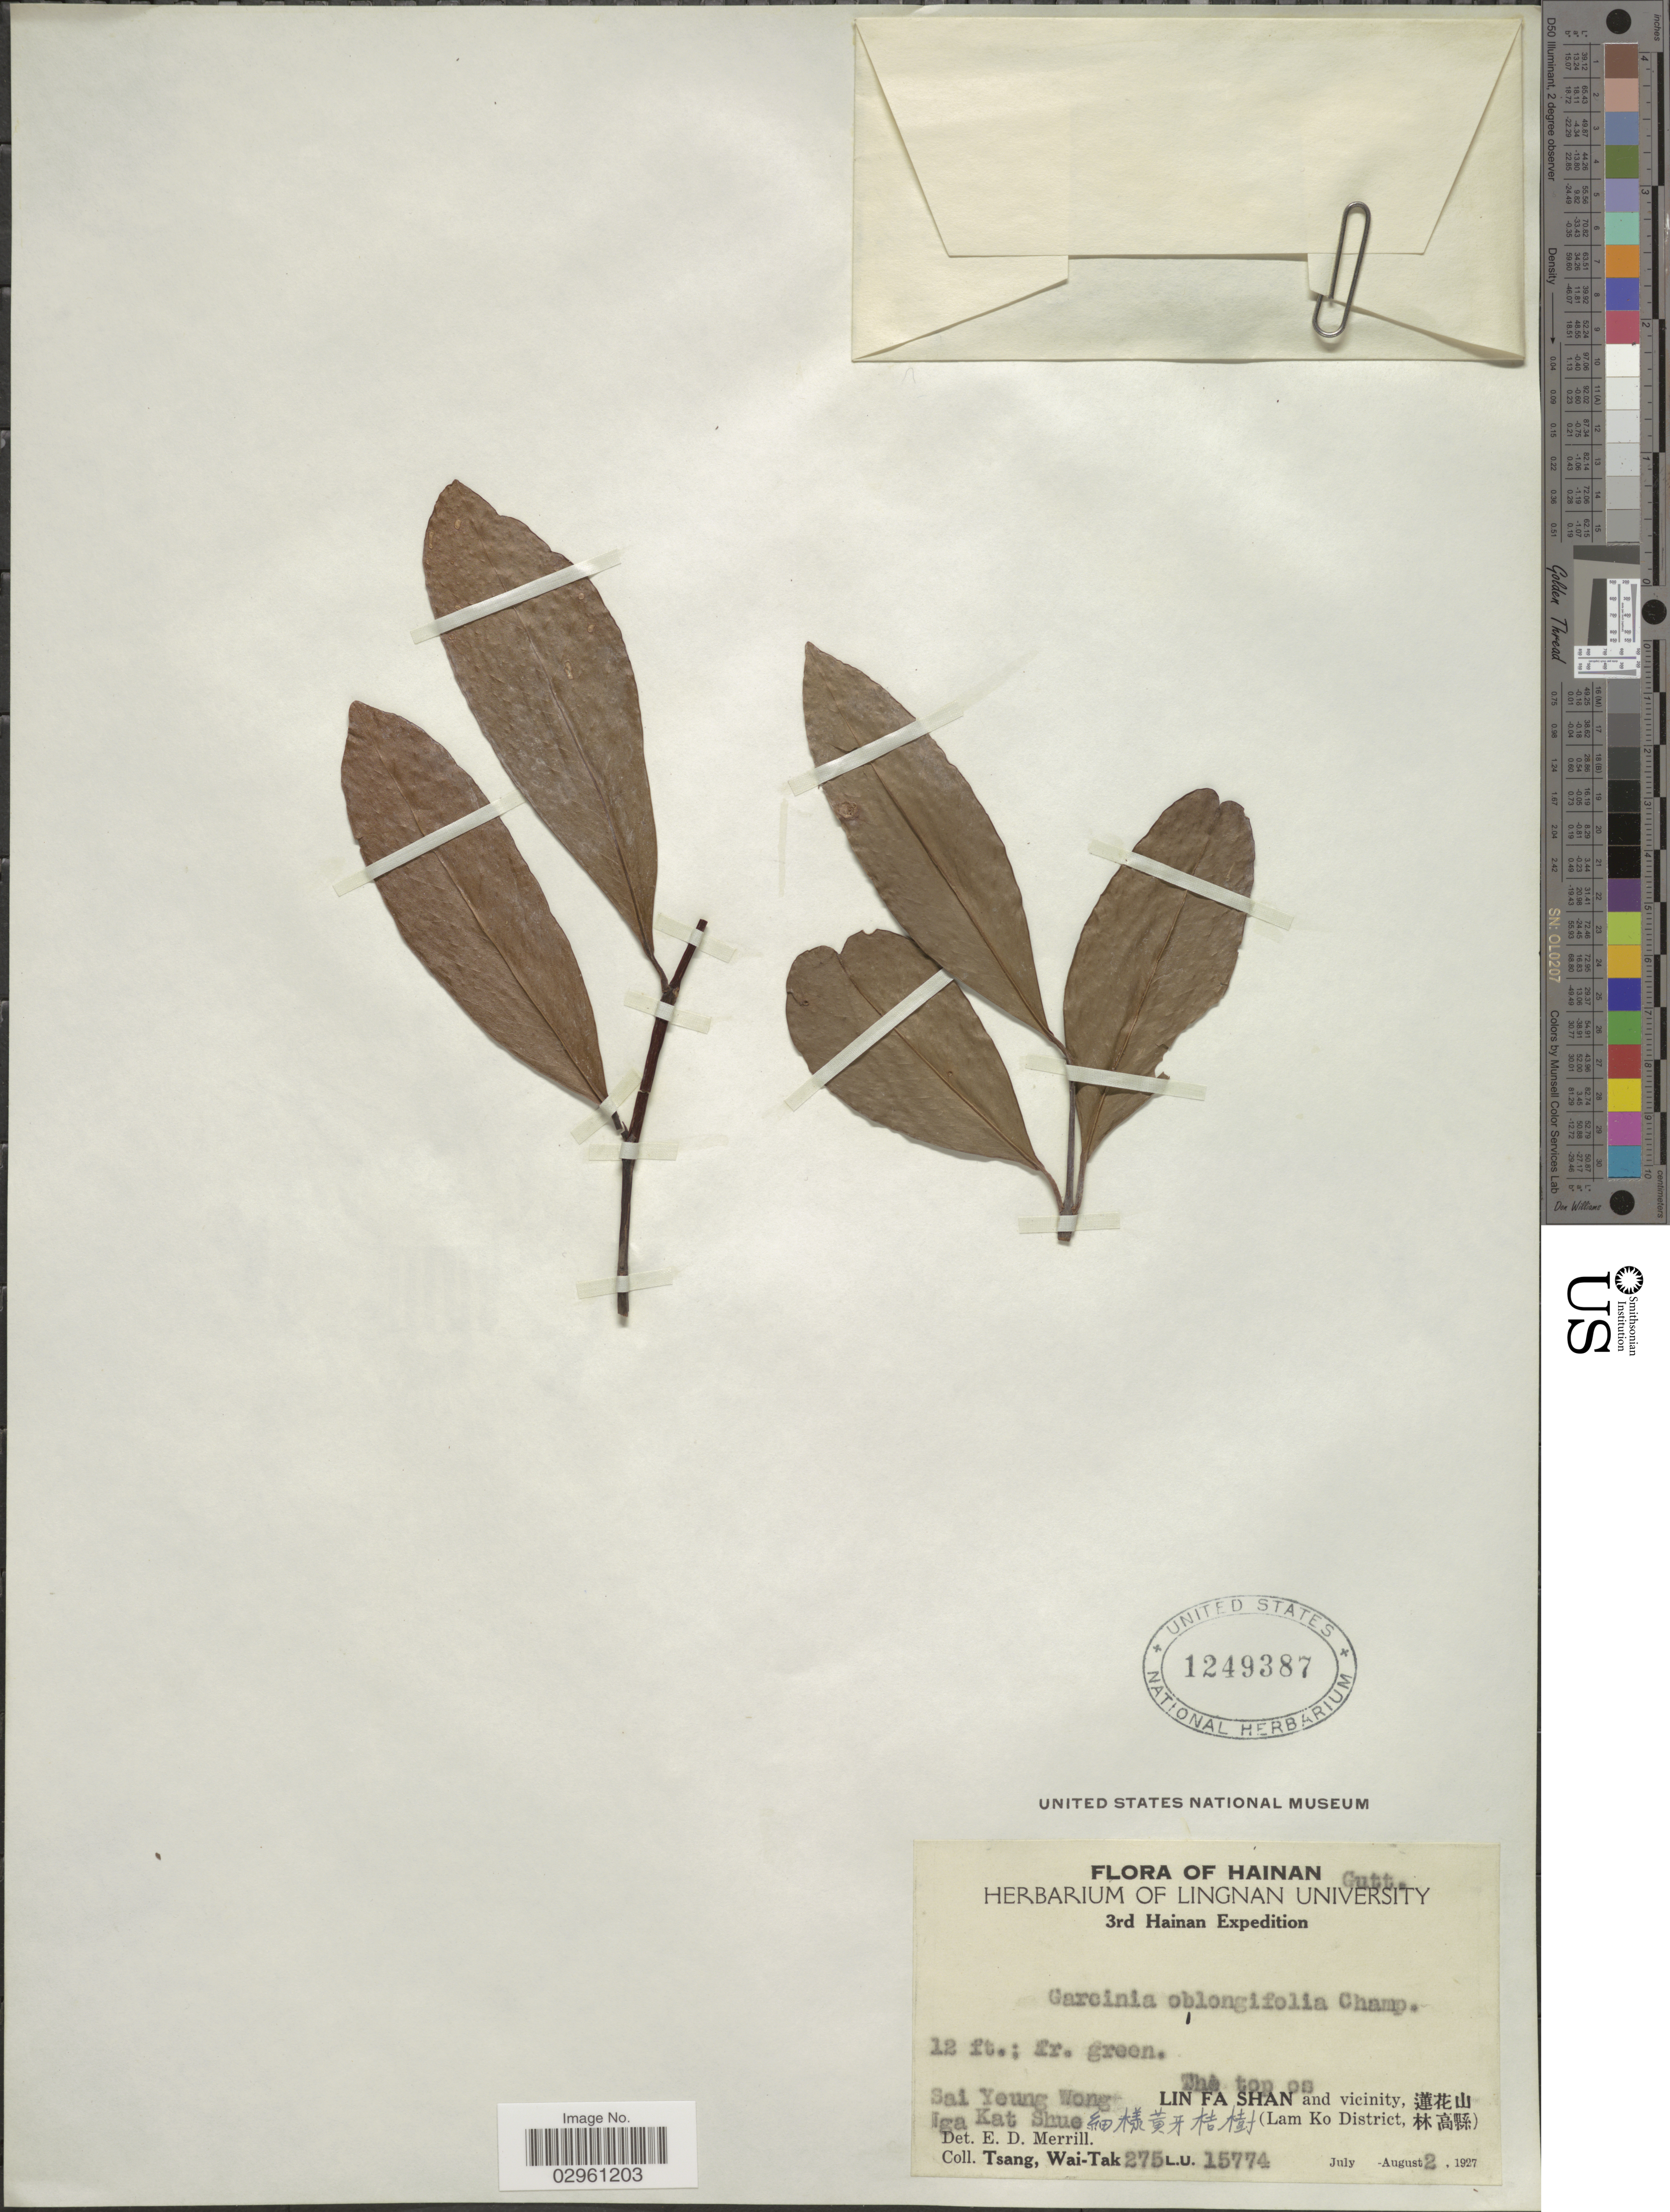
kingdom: Plantae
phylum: Tracheophyta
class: Magnoliopsida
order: Malpighiales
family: Clusiaceae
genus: Garcinia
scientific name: Garcinia oblongifolia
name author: Champ. ex Benth.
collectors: W. T. Tsang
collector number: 275L.U. 15774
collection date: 1927-08-02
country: China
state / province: Hainan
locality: Sai Yeung Wong, Nga Kat Shue. Lin Fa Shan and vicinity, (Lam Ko District).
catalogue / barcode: US 1249387